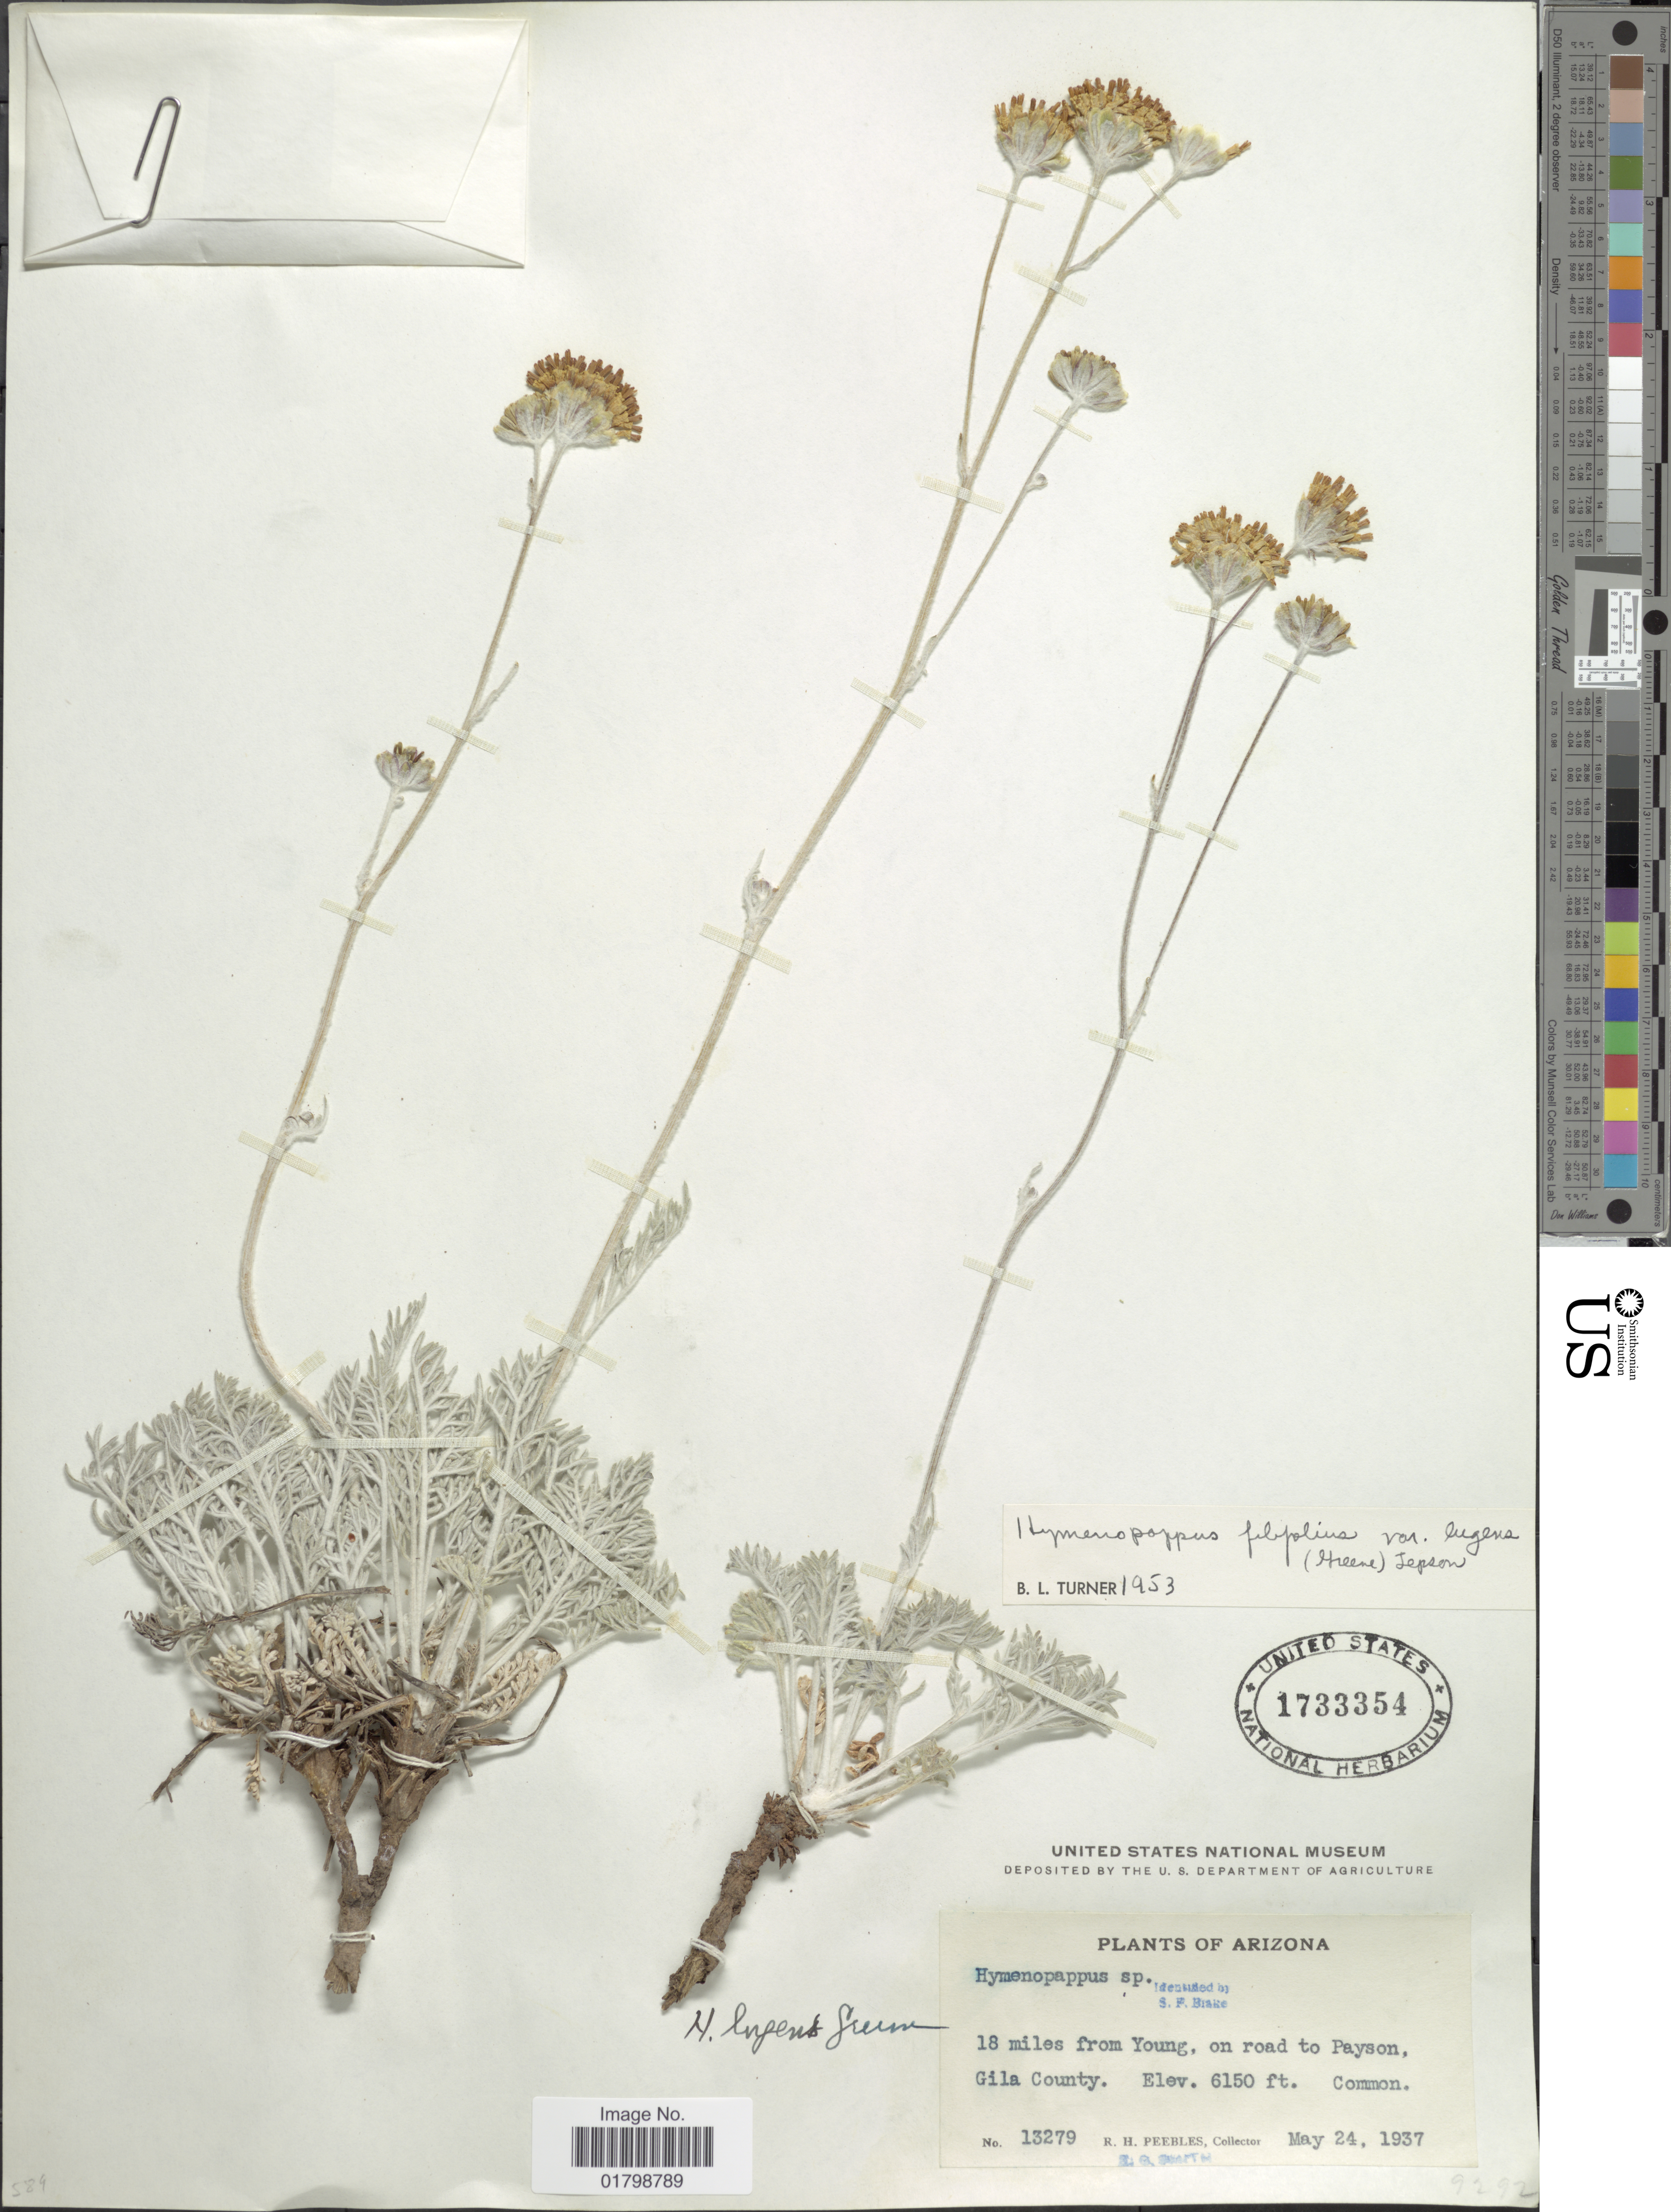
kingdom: Plantae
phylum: Tracheophyta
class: Magnoliopsida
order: Asterales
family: Asteraceae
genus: Hymenopappus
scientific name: Hymenopappus filifolius var. lugens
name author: (Greene) Jeps.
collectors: R. H. Peebles & Collector illegible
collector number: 13279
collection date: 1937-05-24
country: United States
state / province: Arizona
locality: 18 miles from Young, on road to Payson, Gila County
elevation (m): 1875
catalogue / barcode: US 1733354